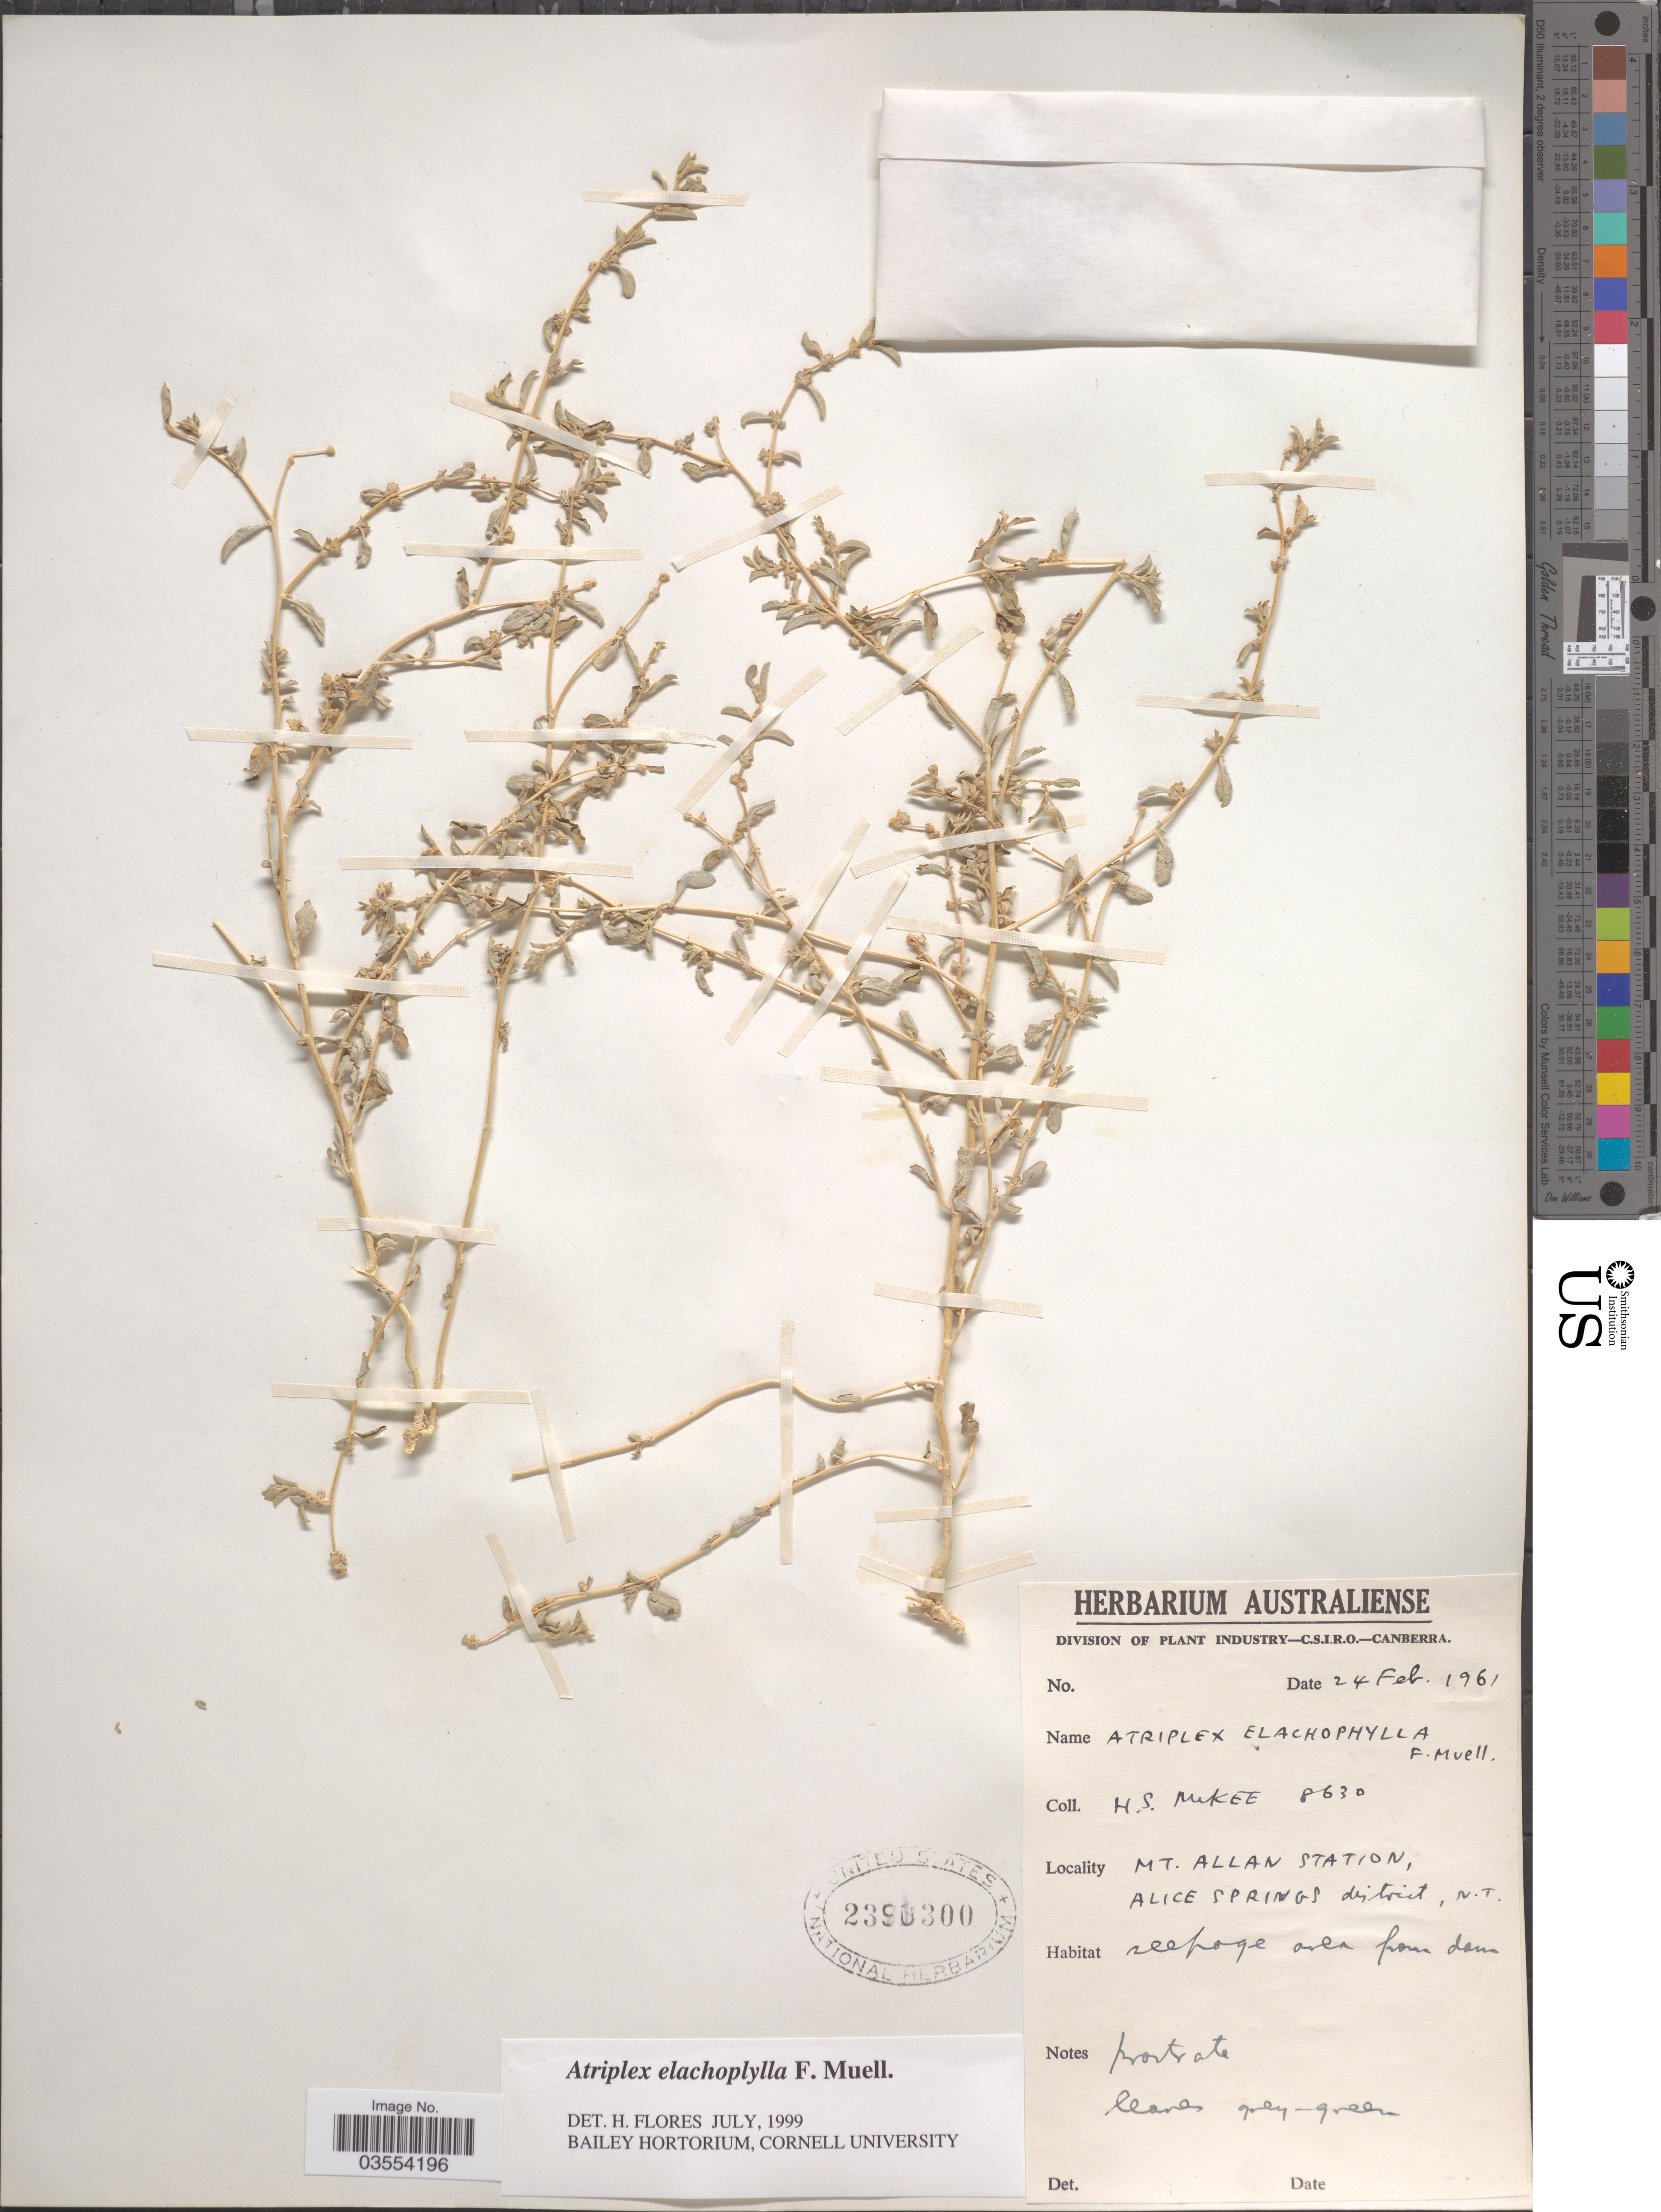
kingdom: Plantae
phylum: Tracheophyta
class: Magnoliopsida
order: Caryophyllales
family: Amaranthaceae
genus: Atriplex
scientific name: Atriplex elachophylla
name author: F. Muell.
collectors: H. S. McKee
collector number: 8630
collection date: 1961-02-24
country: Australia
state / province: Northern Territory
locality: Mt. Allan Station, Alice Springs district.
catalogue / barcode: US 2390300